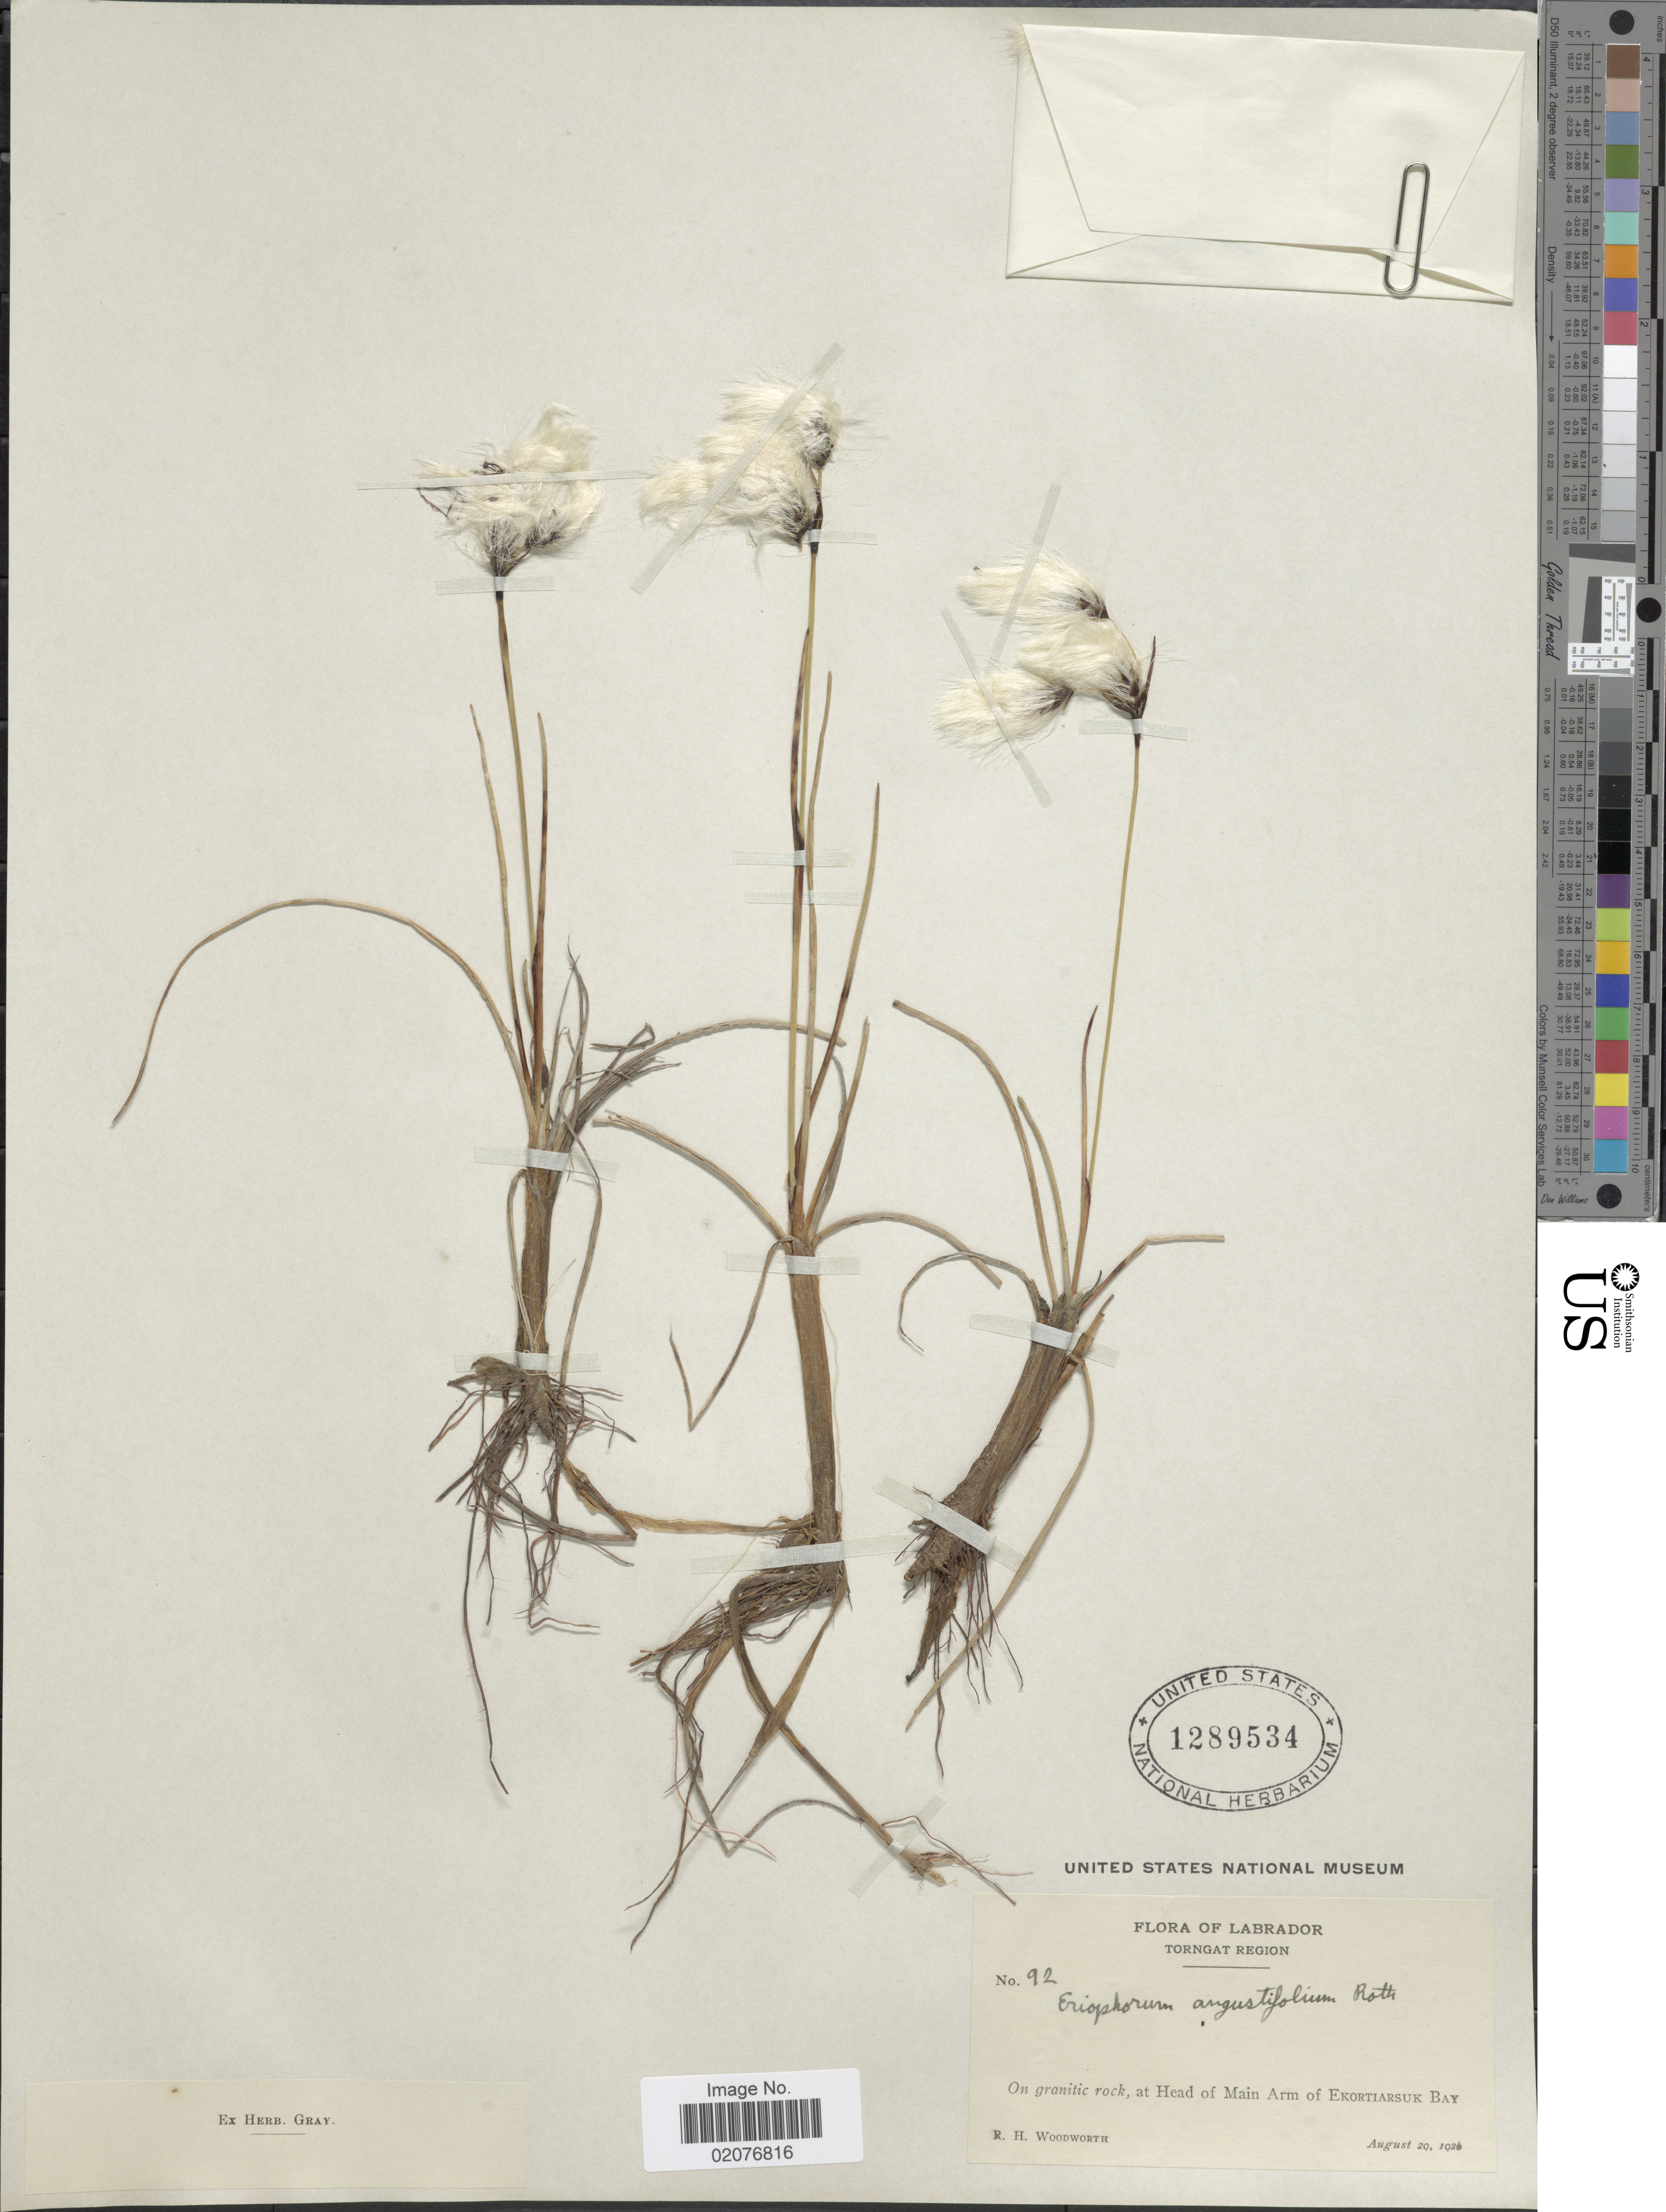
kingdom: Plantae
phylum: Tracheophyta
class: Liliopsida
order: Poales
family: Cyperaceae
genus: Eriophorum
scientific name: Eriophorum angustifolium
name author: Honck.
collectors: R. Woodworth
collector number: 92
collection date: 1926-08-29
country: Canada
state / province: Newfoundland and Labrador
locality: Torngat region, On granitic rock, at Head of Main Arm of Ekortiarsuk Bay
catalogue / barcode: US 1289534